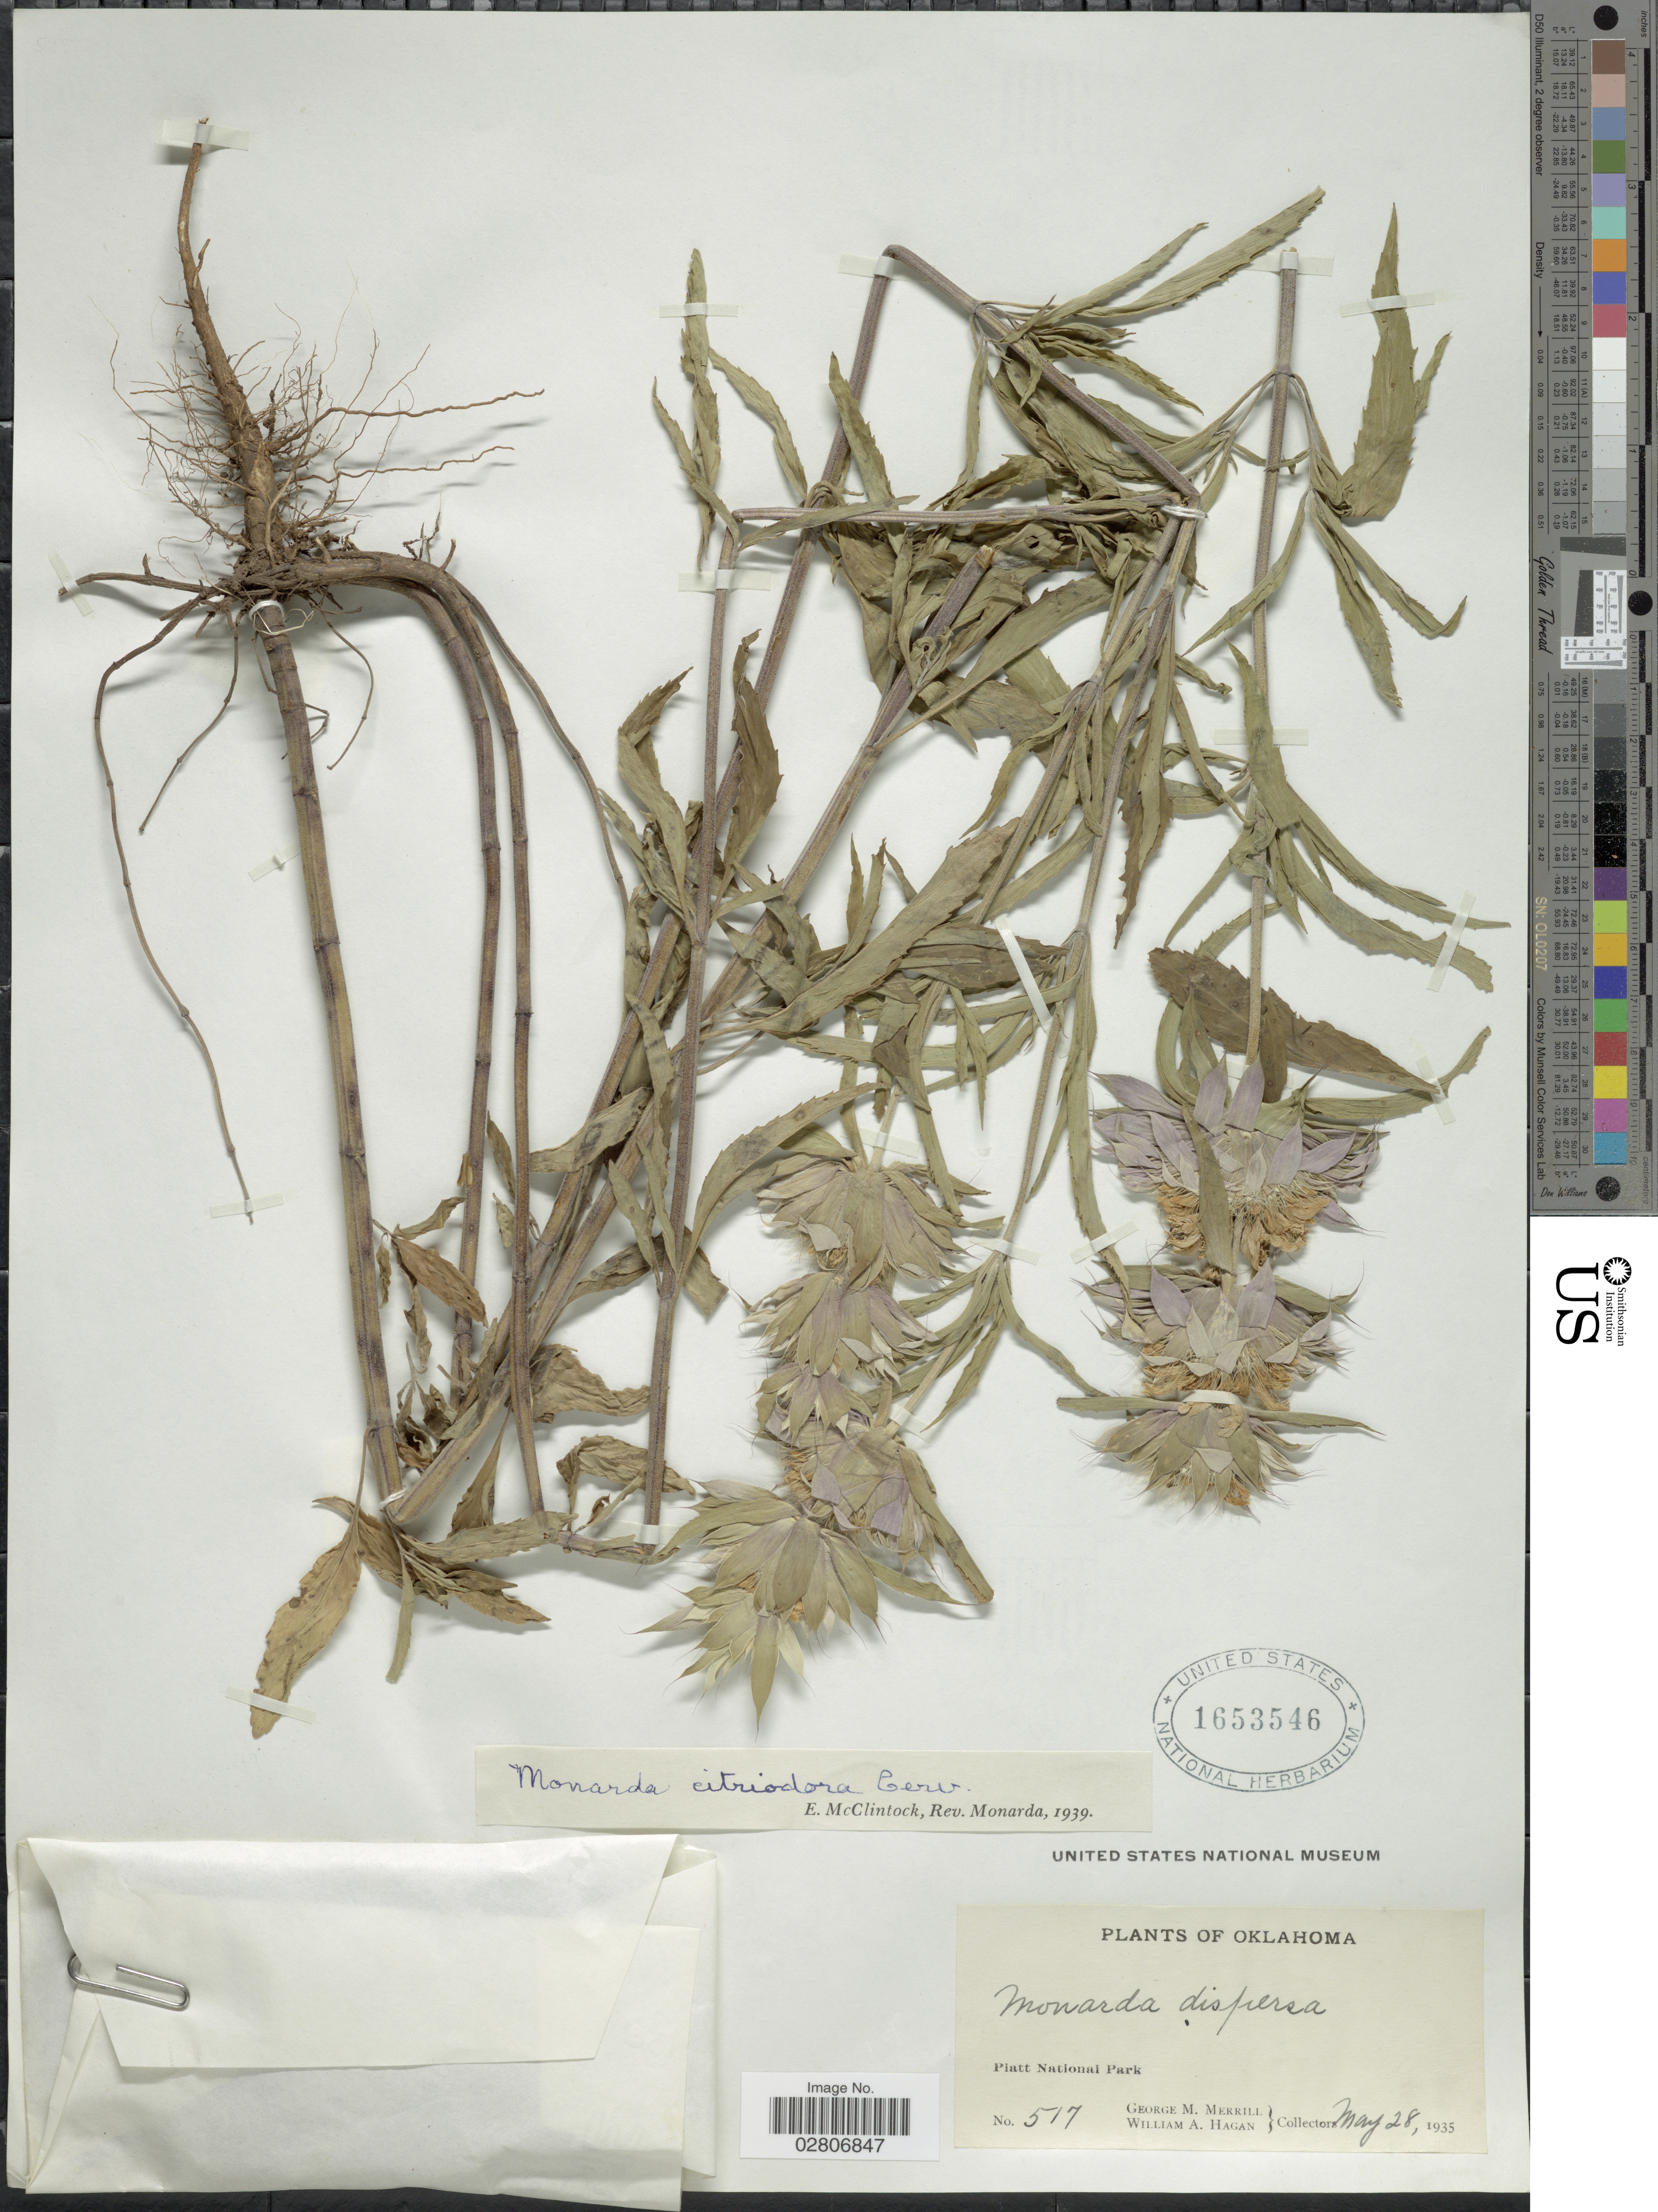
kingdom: Plantae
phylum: Tracheophyta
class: Magnoliopsida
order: Lamiales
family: Lamiaceae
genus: Monarda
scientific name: Monarda citriodora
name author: Cerv. ex Lag.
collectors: G. M. Merrill & W. Hagan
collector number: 517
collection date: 1935-05-28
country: United States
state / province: Oklahoma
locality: Piatt National Park.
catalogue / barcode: US 1653546